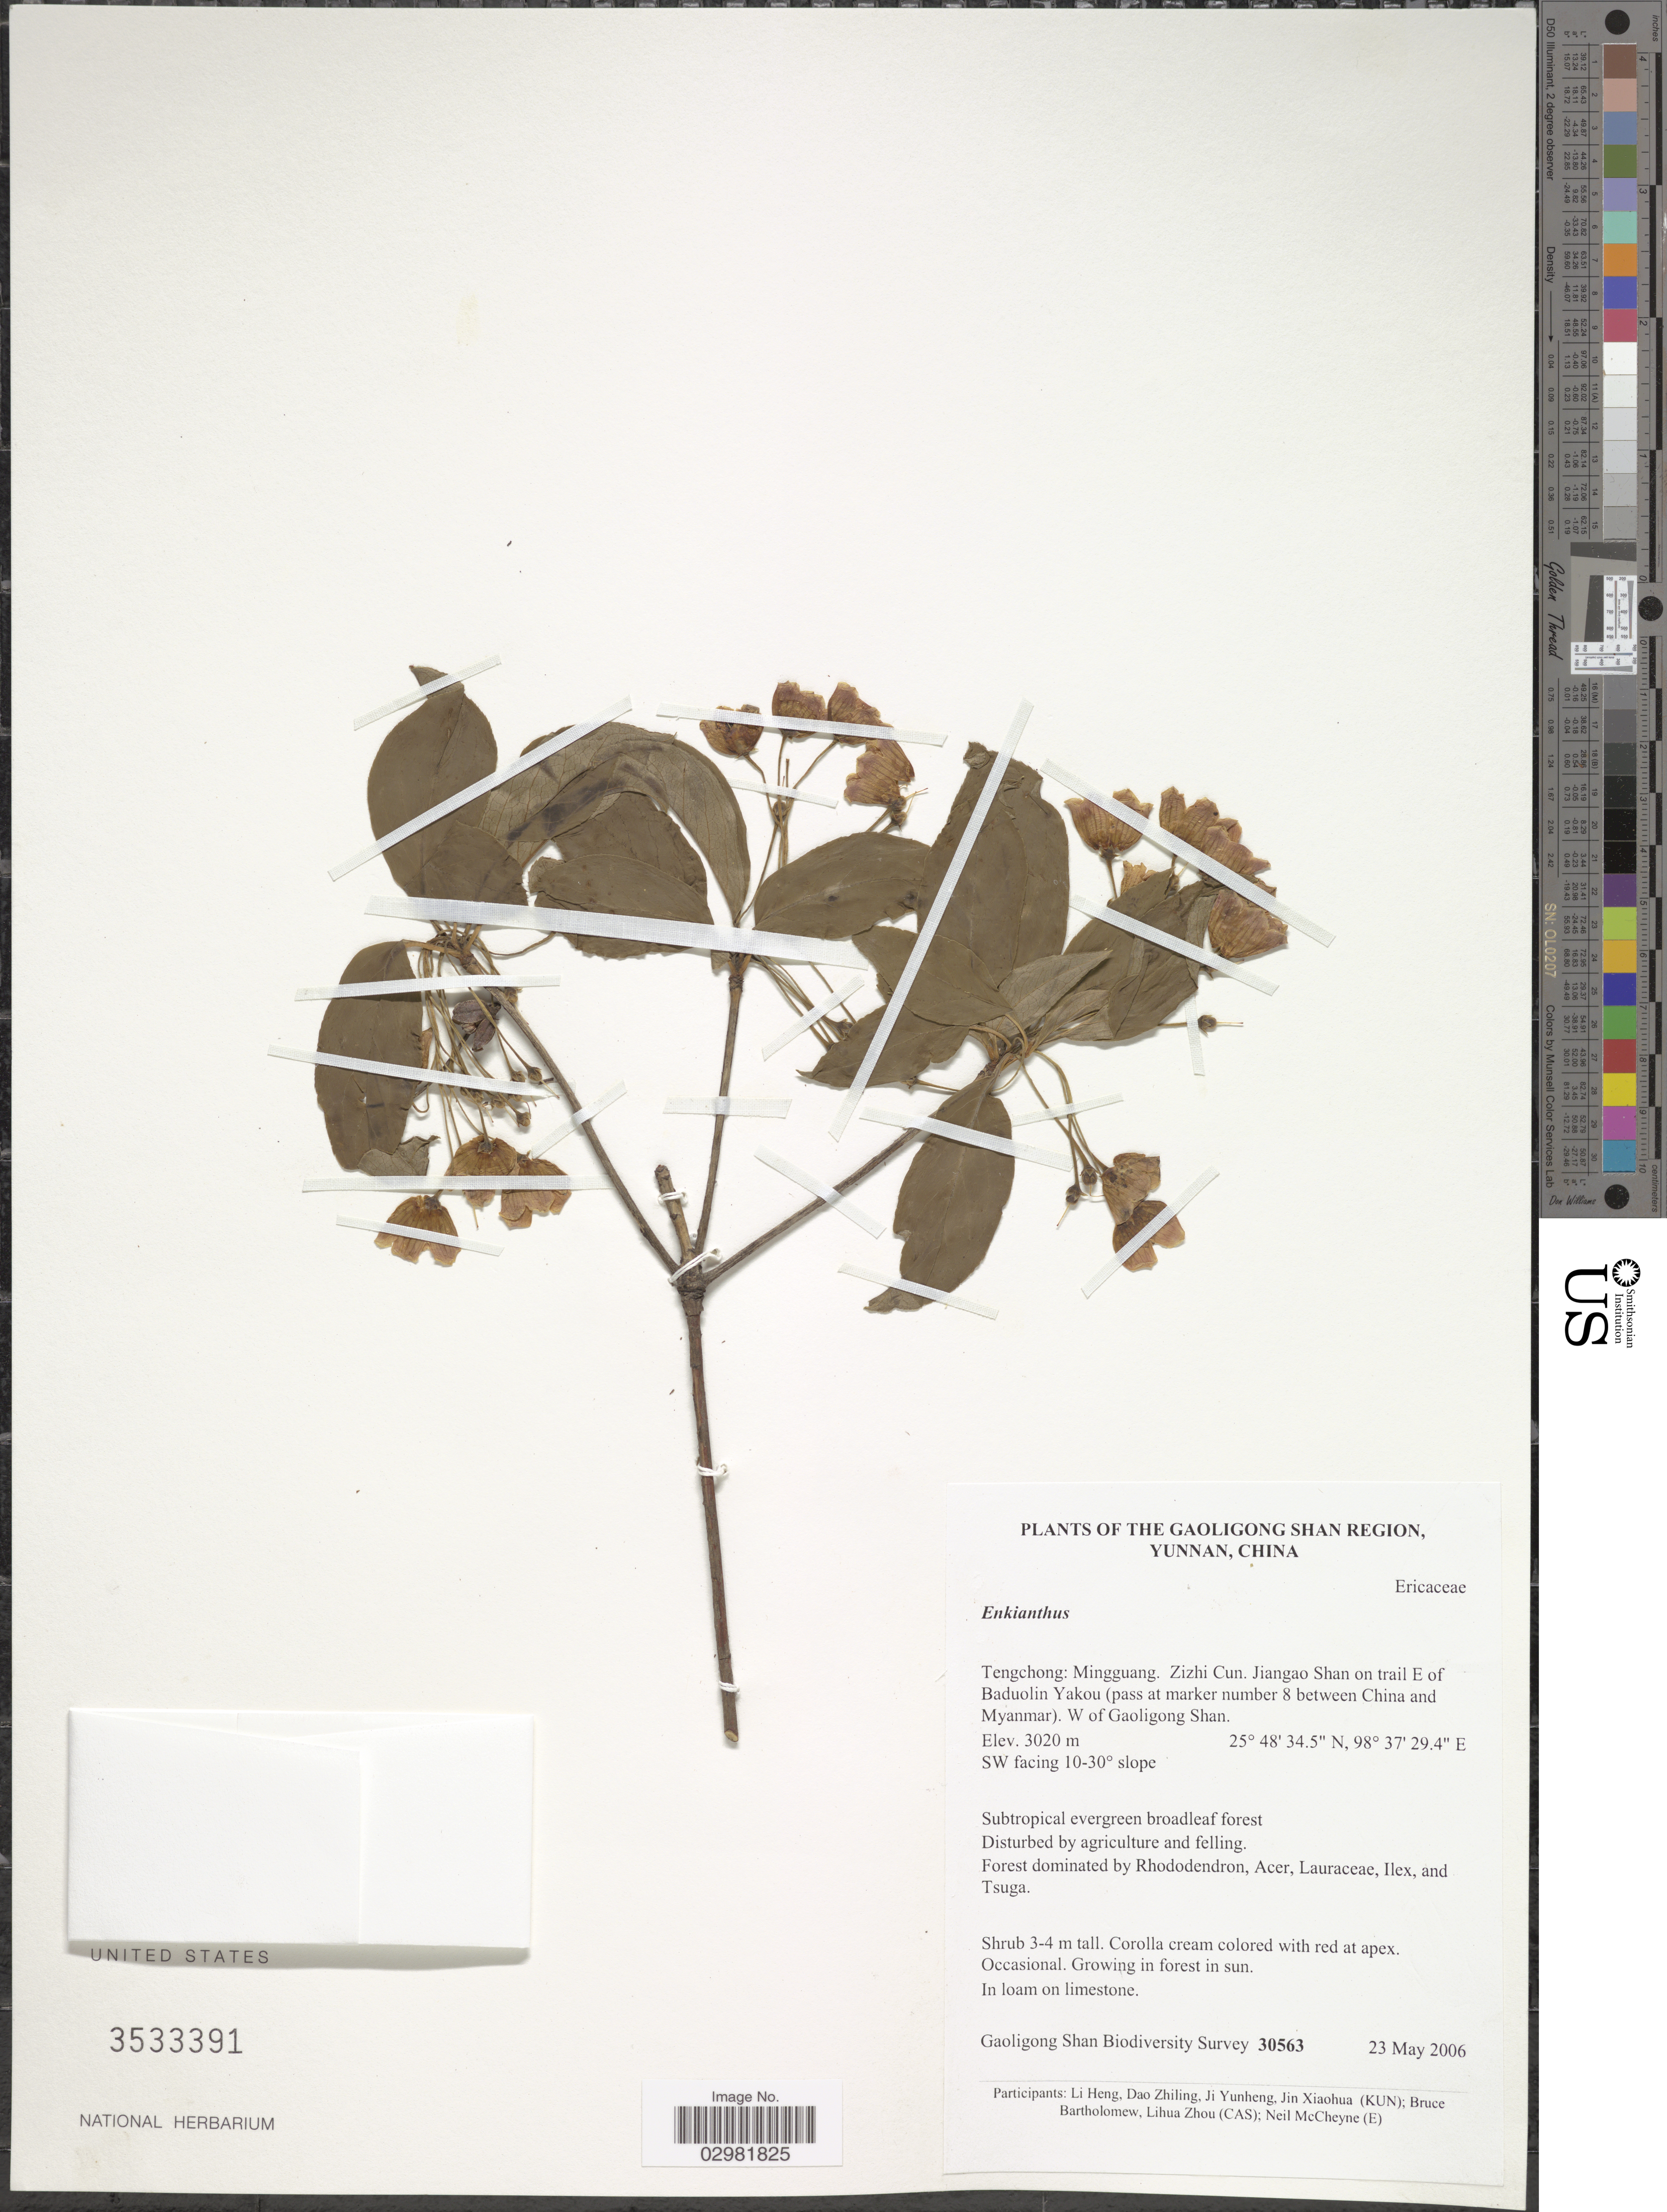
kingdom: Plantae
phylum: Tracheophyta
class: Magnoliopsida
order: Ericales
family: Ericaceae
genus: Enkianthus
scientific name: Enkianthus sp.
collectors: Gaoligong Shan Biodiversity Survey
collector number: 30563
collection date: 2006-05-23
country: China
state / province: Yunnan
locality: The Gaoligong Shan Region. Tengchong: Mingguang. Zizhi Cun. Jiangao Shan on trail E of Baduolin Yakou ( pass at marker number 8 between China and Myanmar). W of Gaoligong Shan. SW facing 10-30° slope.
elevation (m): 3020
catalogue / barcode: US 3533391